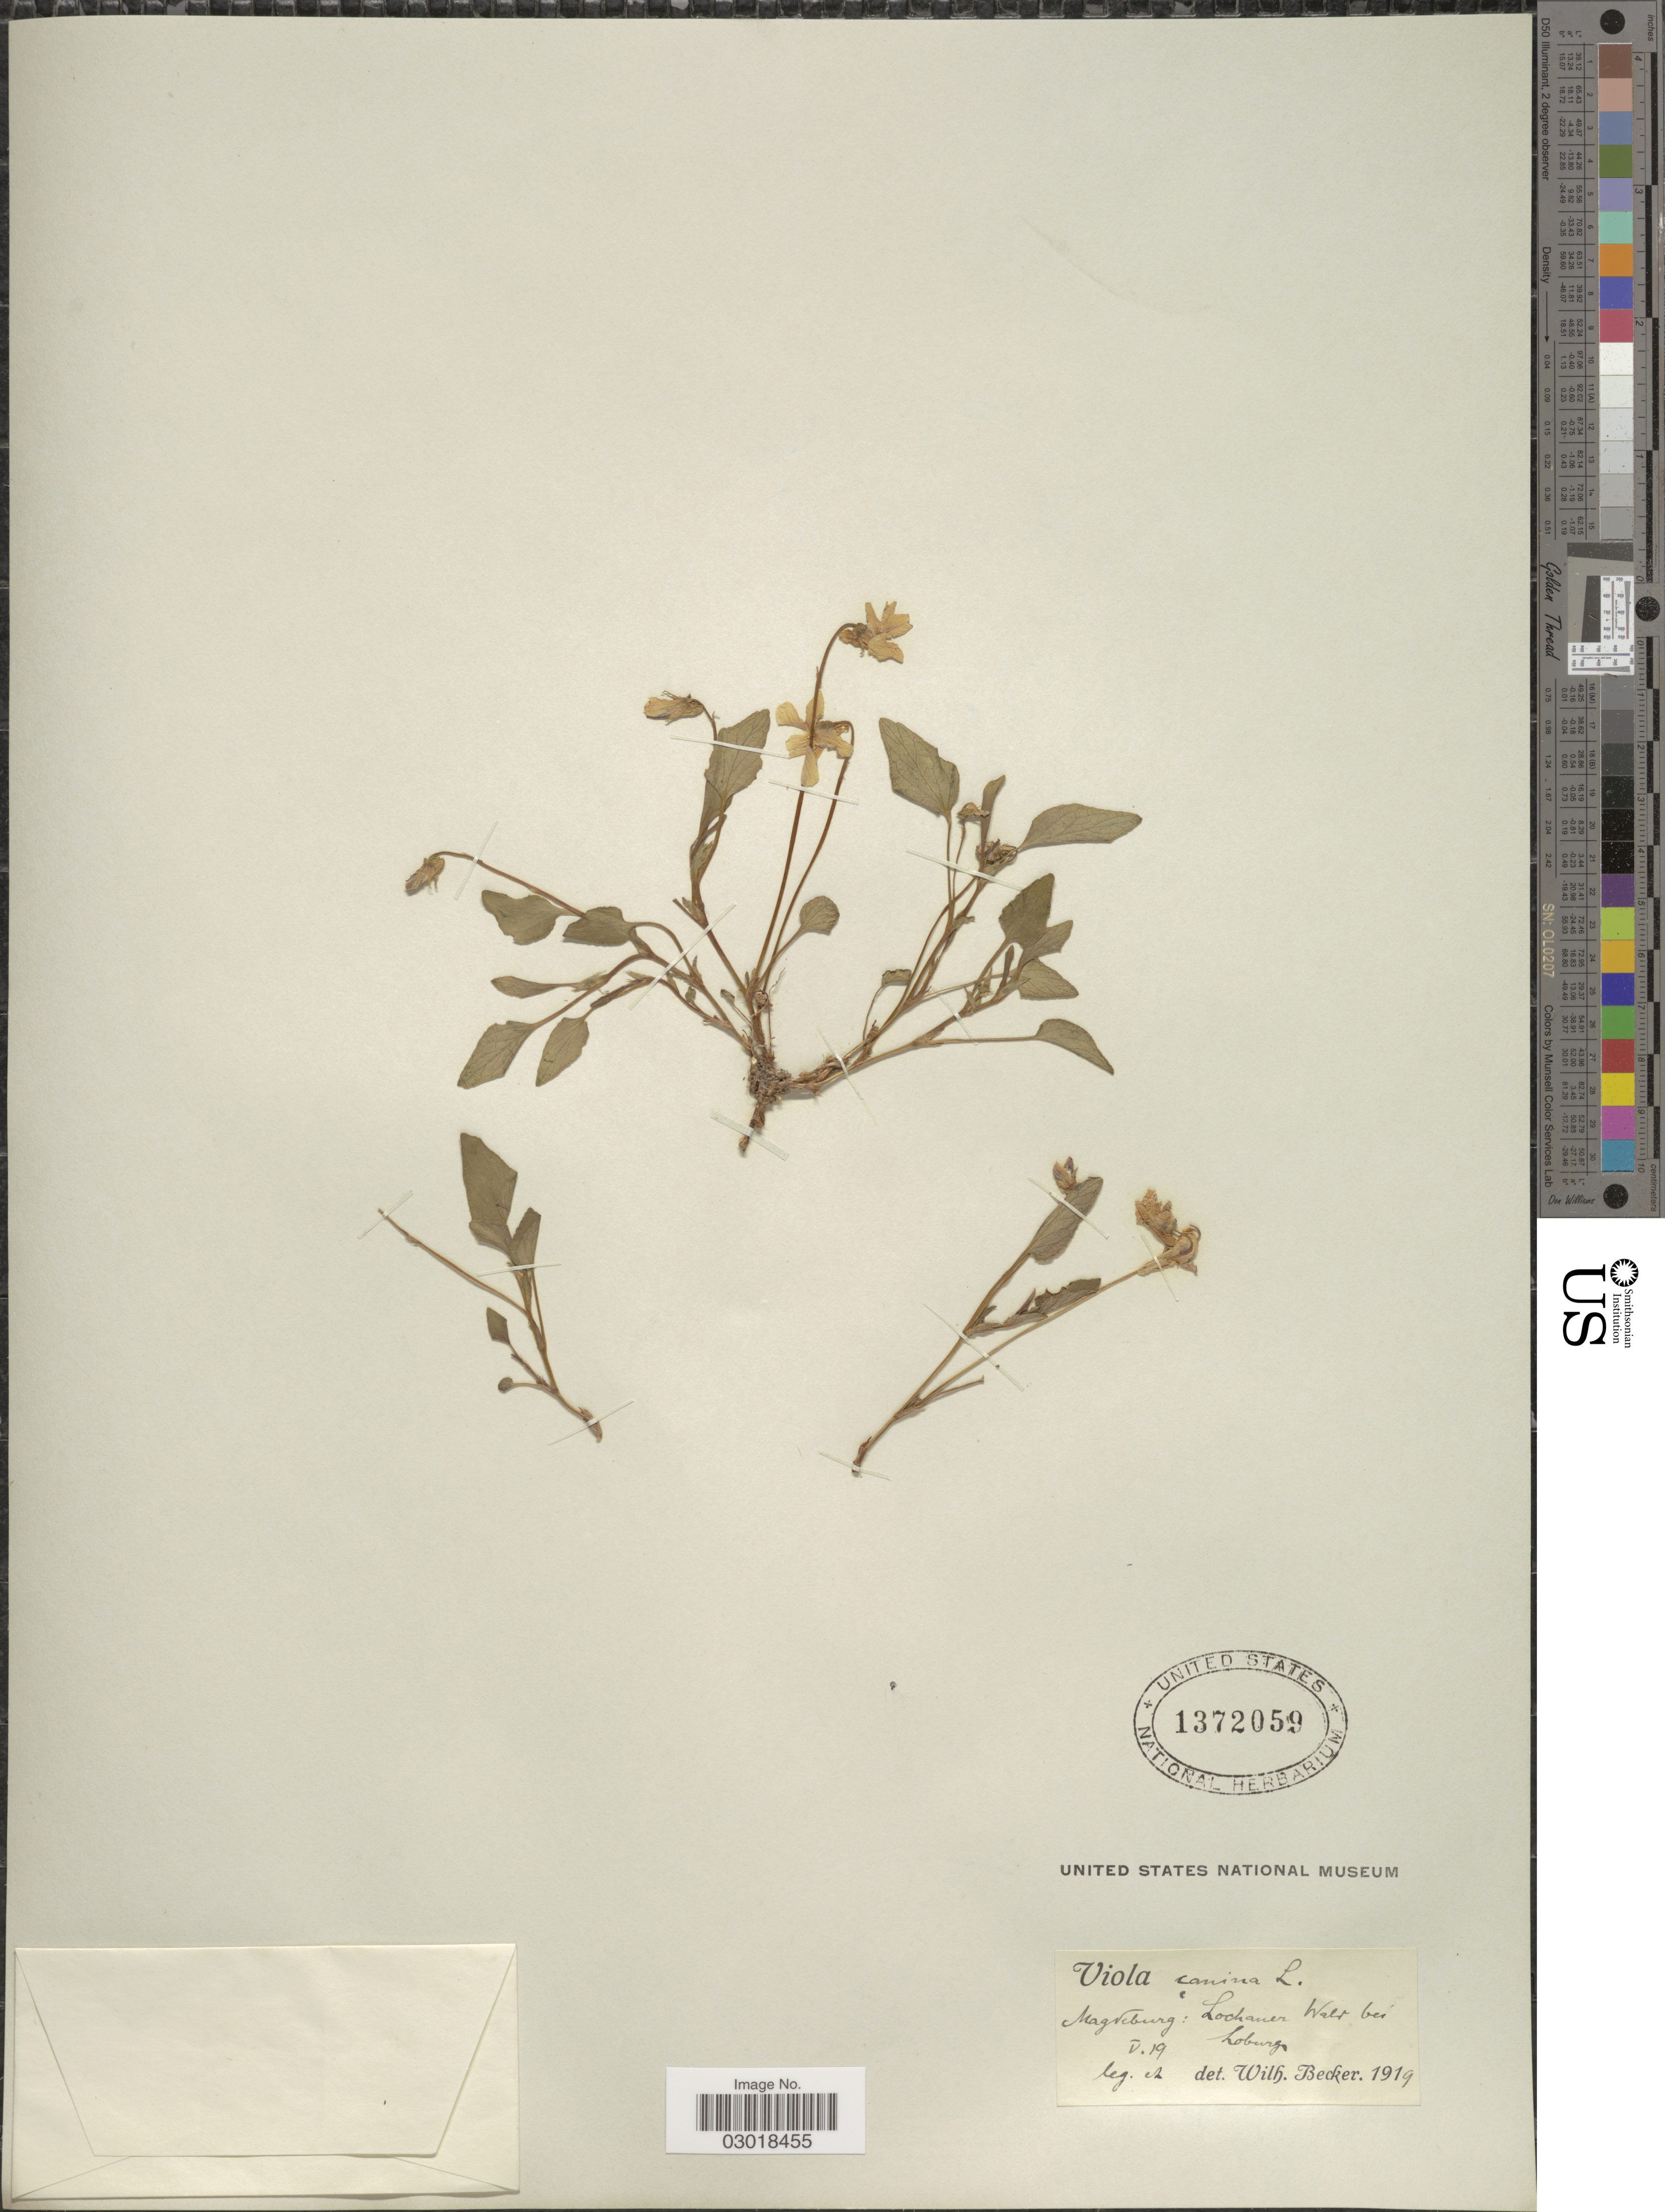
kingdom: Plantae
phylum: Tracheophyta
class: Magnoliopsida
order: Malpighiales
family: Violaceae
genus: Viola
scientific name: Viola canina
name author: L.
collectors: W. Becker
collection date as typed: Transcribed d/m/y: /5/19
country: Germany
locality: Magdeburg: Lochaner Wald bei Loburg.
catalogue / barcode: US 1372059